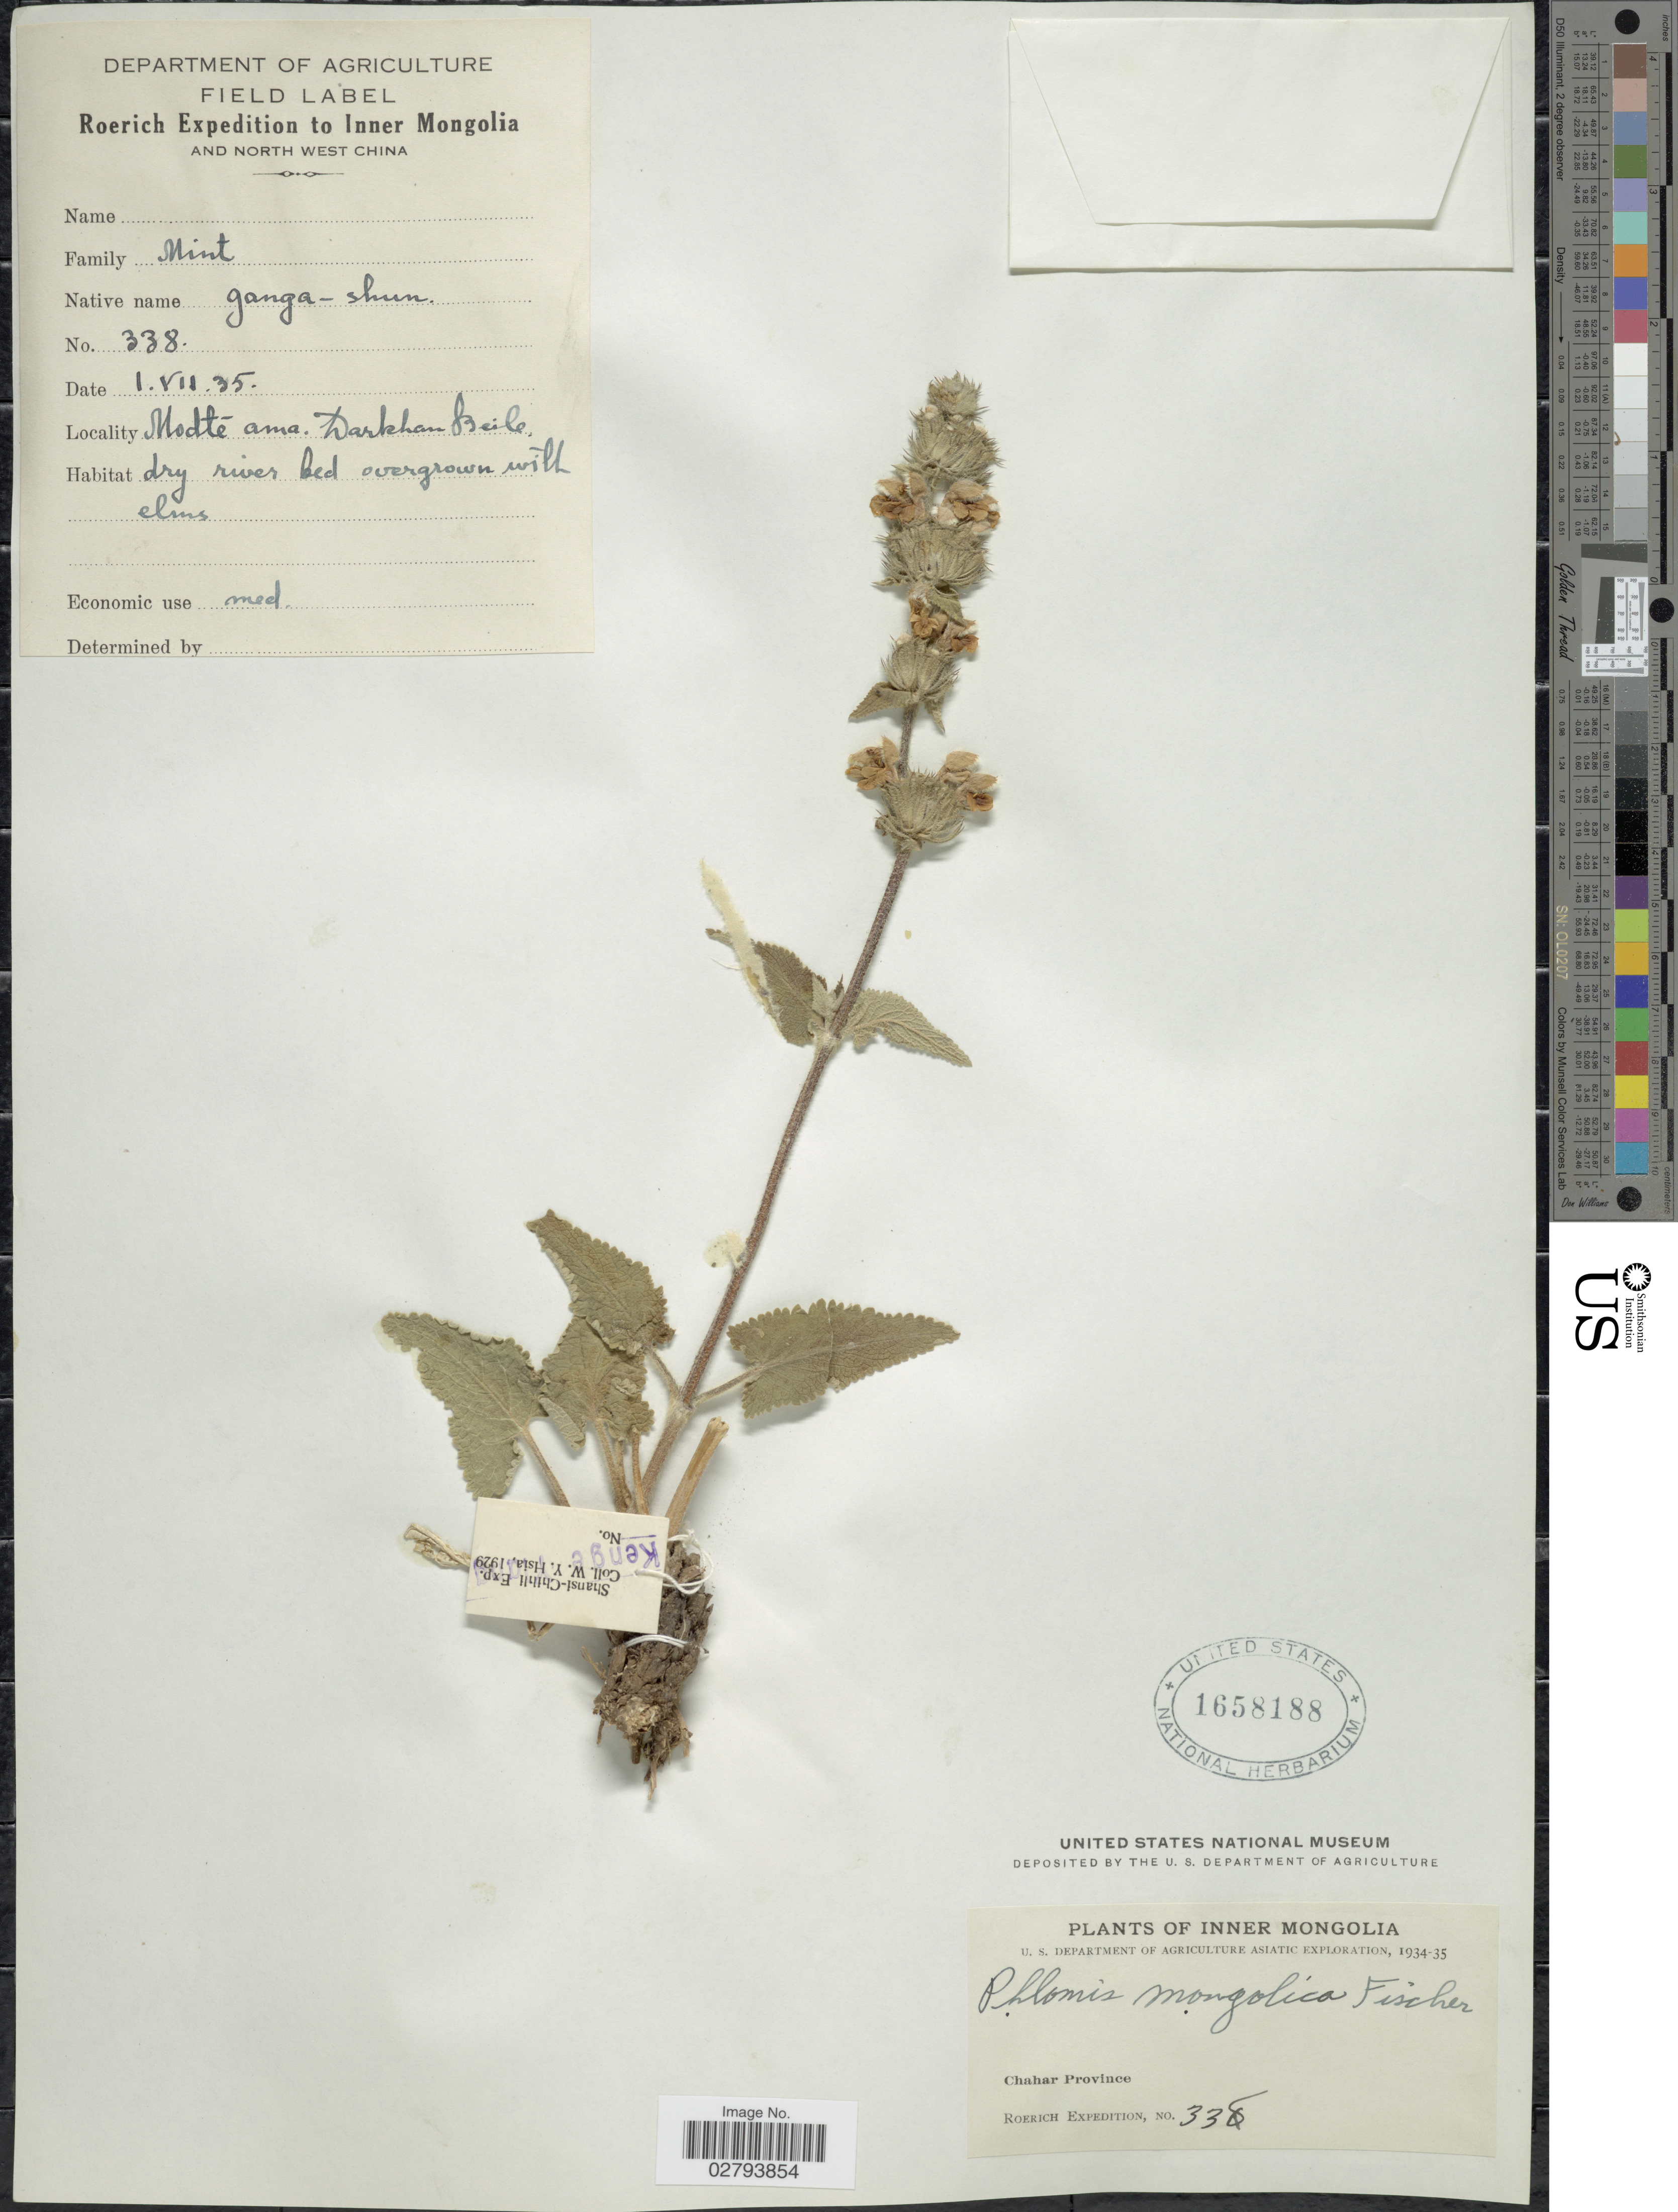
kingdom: Plantae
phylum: Tracheophyta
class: Magnoliopsida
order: Lamiales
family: Lamiaceae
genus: Phlomoides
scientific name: Phlomoides mongolica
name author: (Turcz.) Kamelin & A.L. Budantzev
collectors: -. Roerich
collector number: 338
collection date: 1935-07-01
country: China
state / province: Nei Monggol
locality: Inner Mongolia, Chahar Province, Modte ama Darkhan Beile.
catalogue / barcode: US 1658188